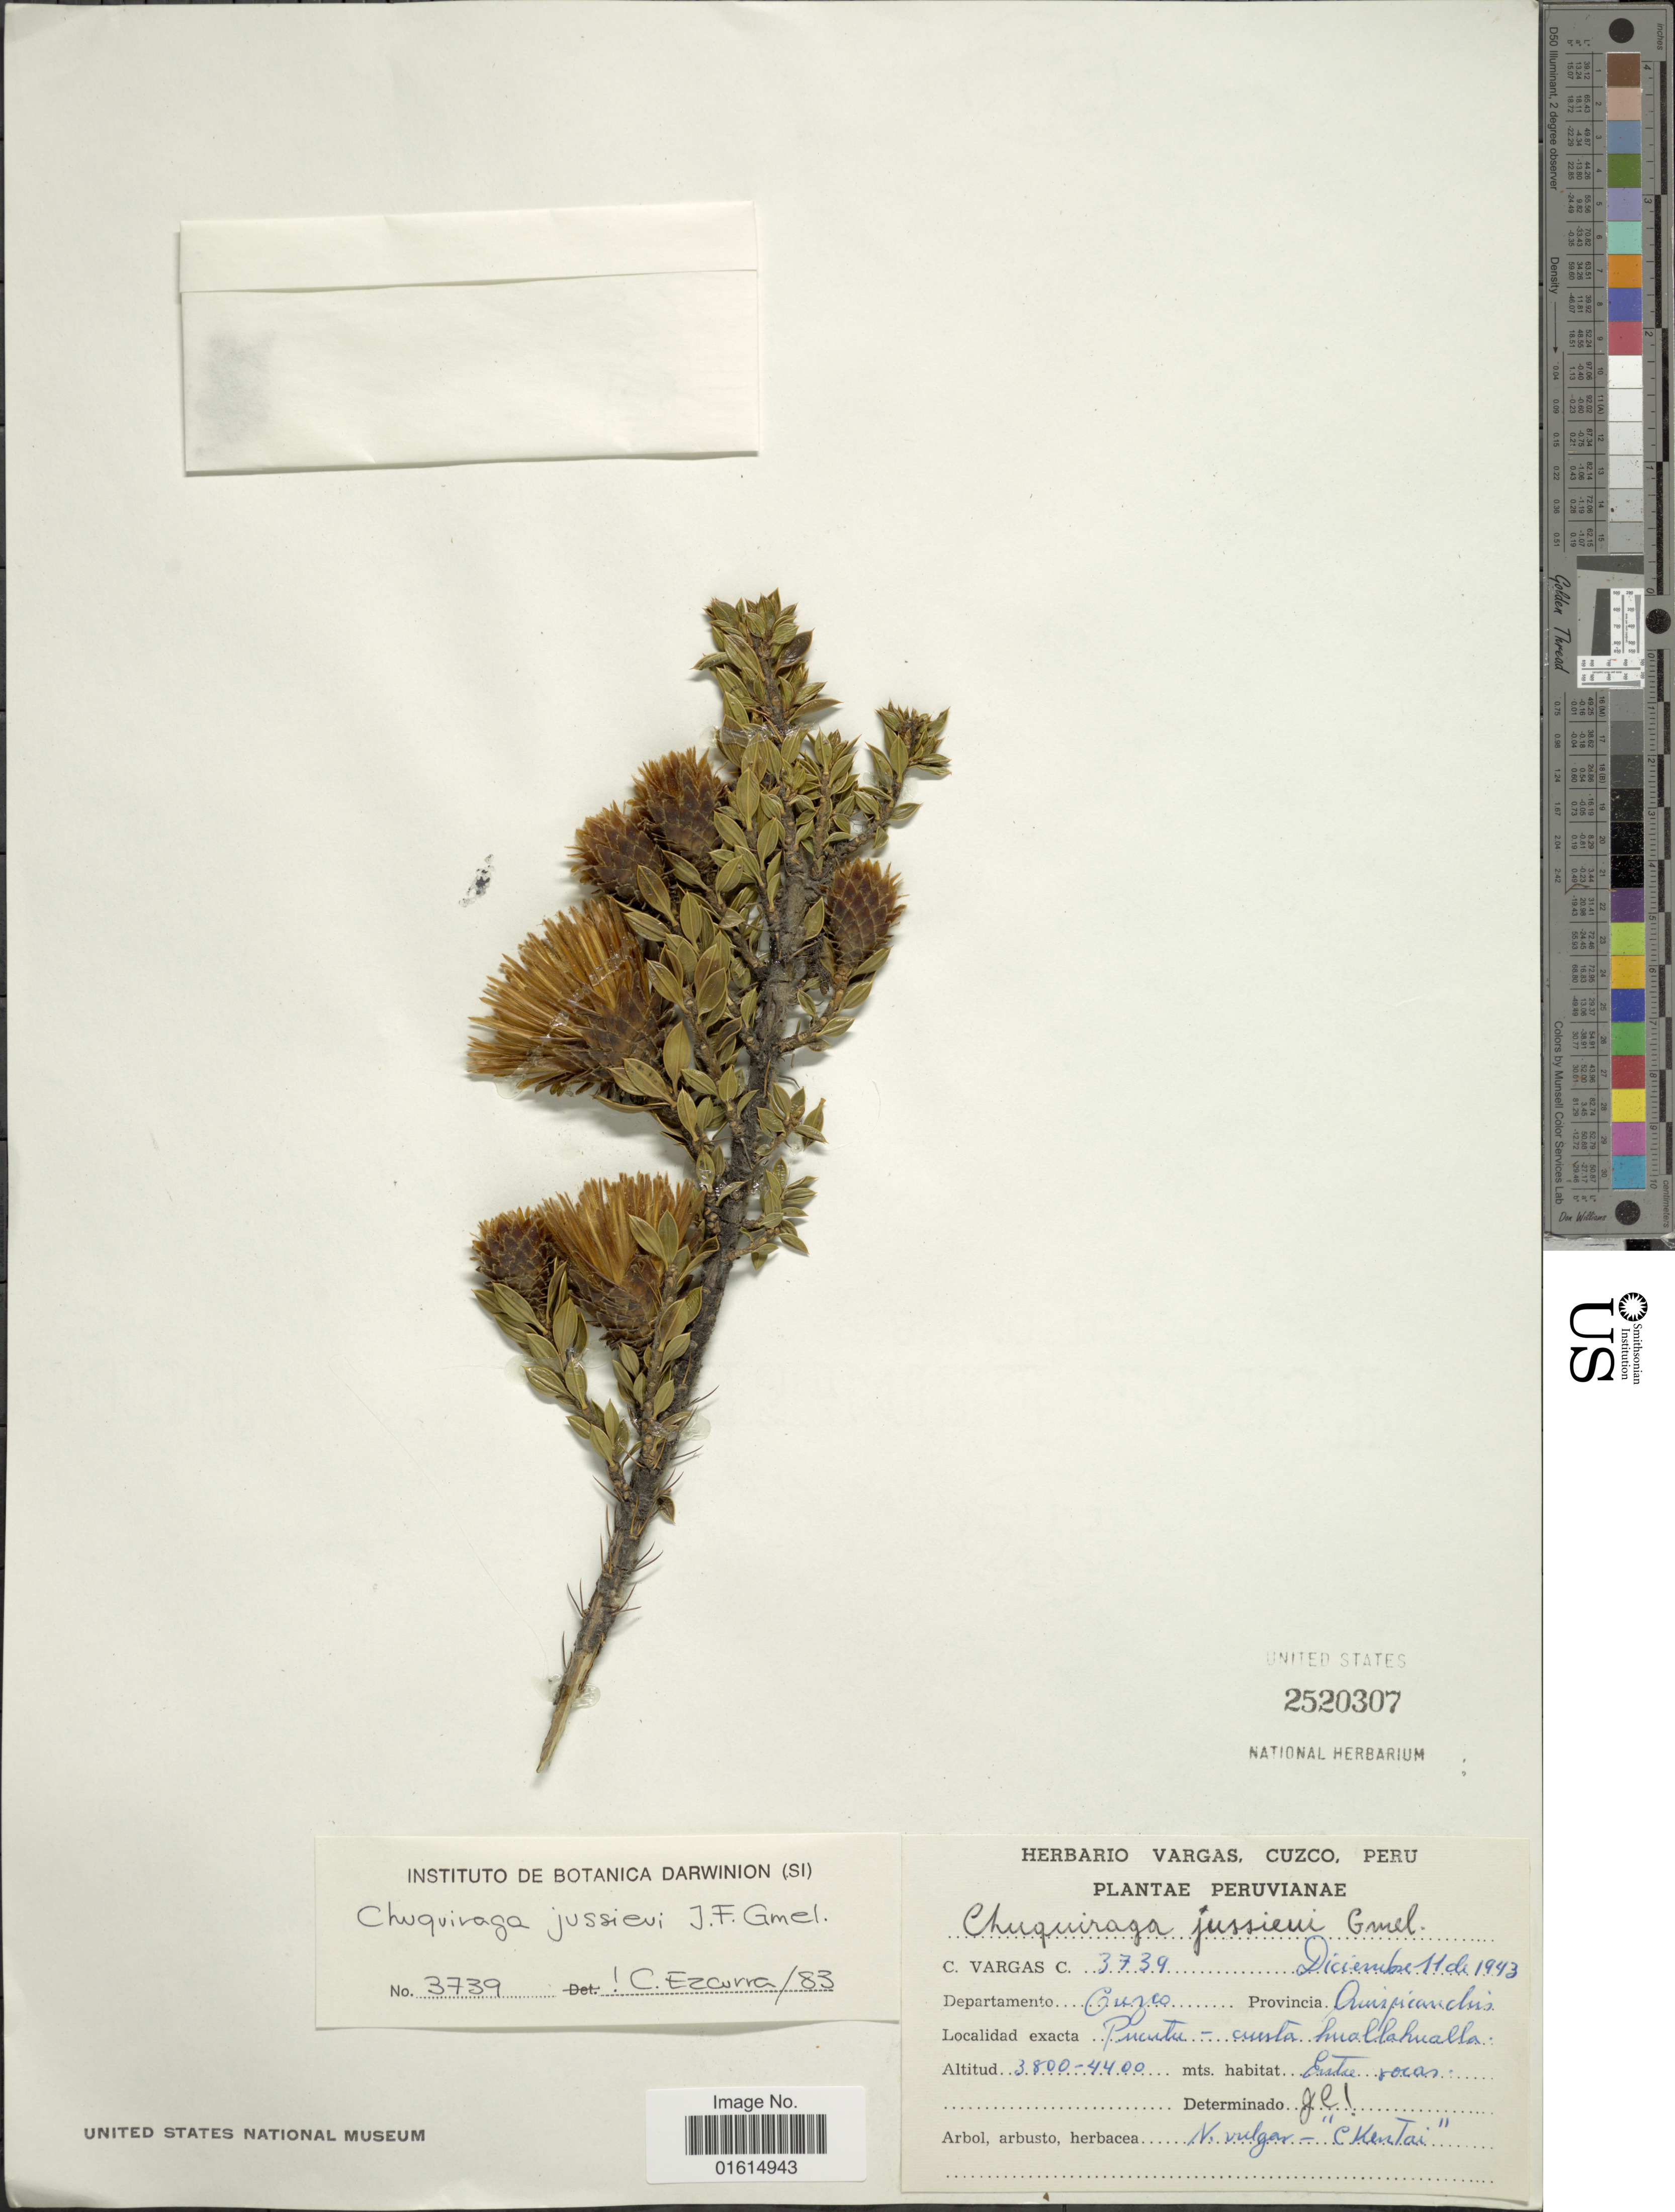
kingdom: Plantae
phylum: Tracheophyta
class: Magnoliopsida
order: Asterales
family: Asteraceae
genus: Chuquiraga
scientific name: Chuquiraga jussieui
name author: J.F. Gmel.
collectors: C. Vargas Calderón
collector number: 3739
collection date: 1943-12-11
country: Peru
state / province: Cusco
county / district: Quispicanchis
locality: Pucutu-cuesta Huallahualla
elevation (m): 3800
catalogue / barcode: US 2520307